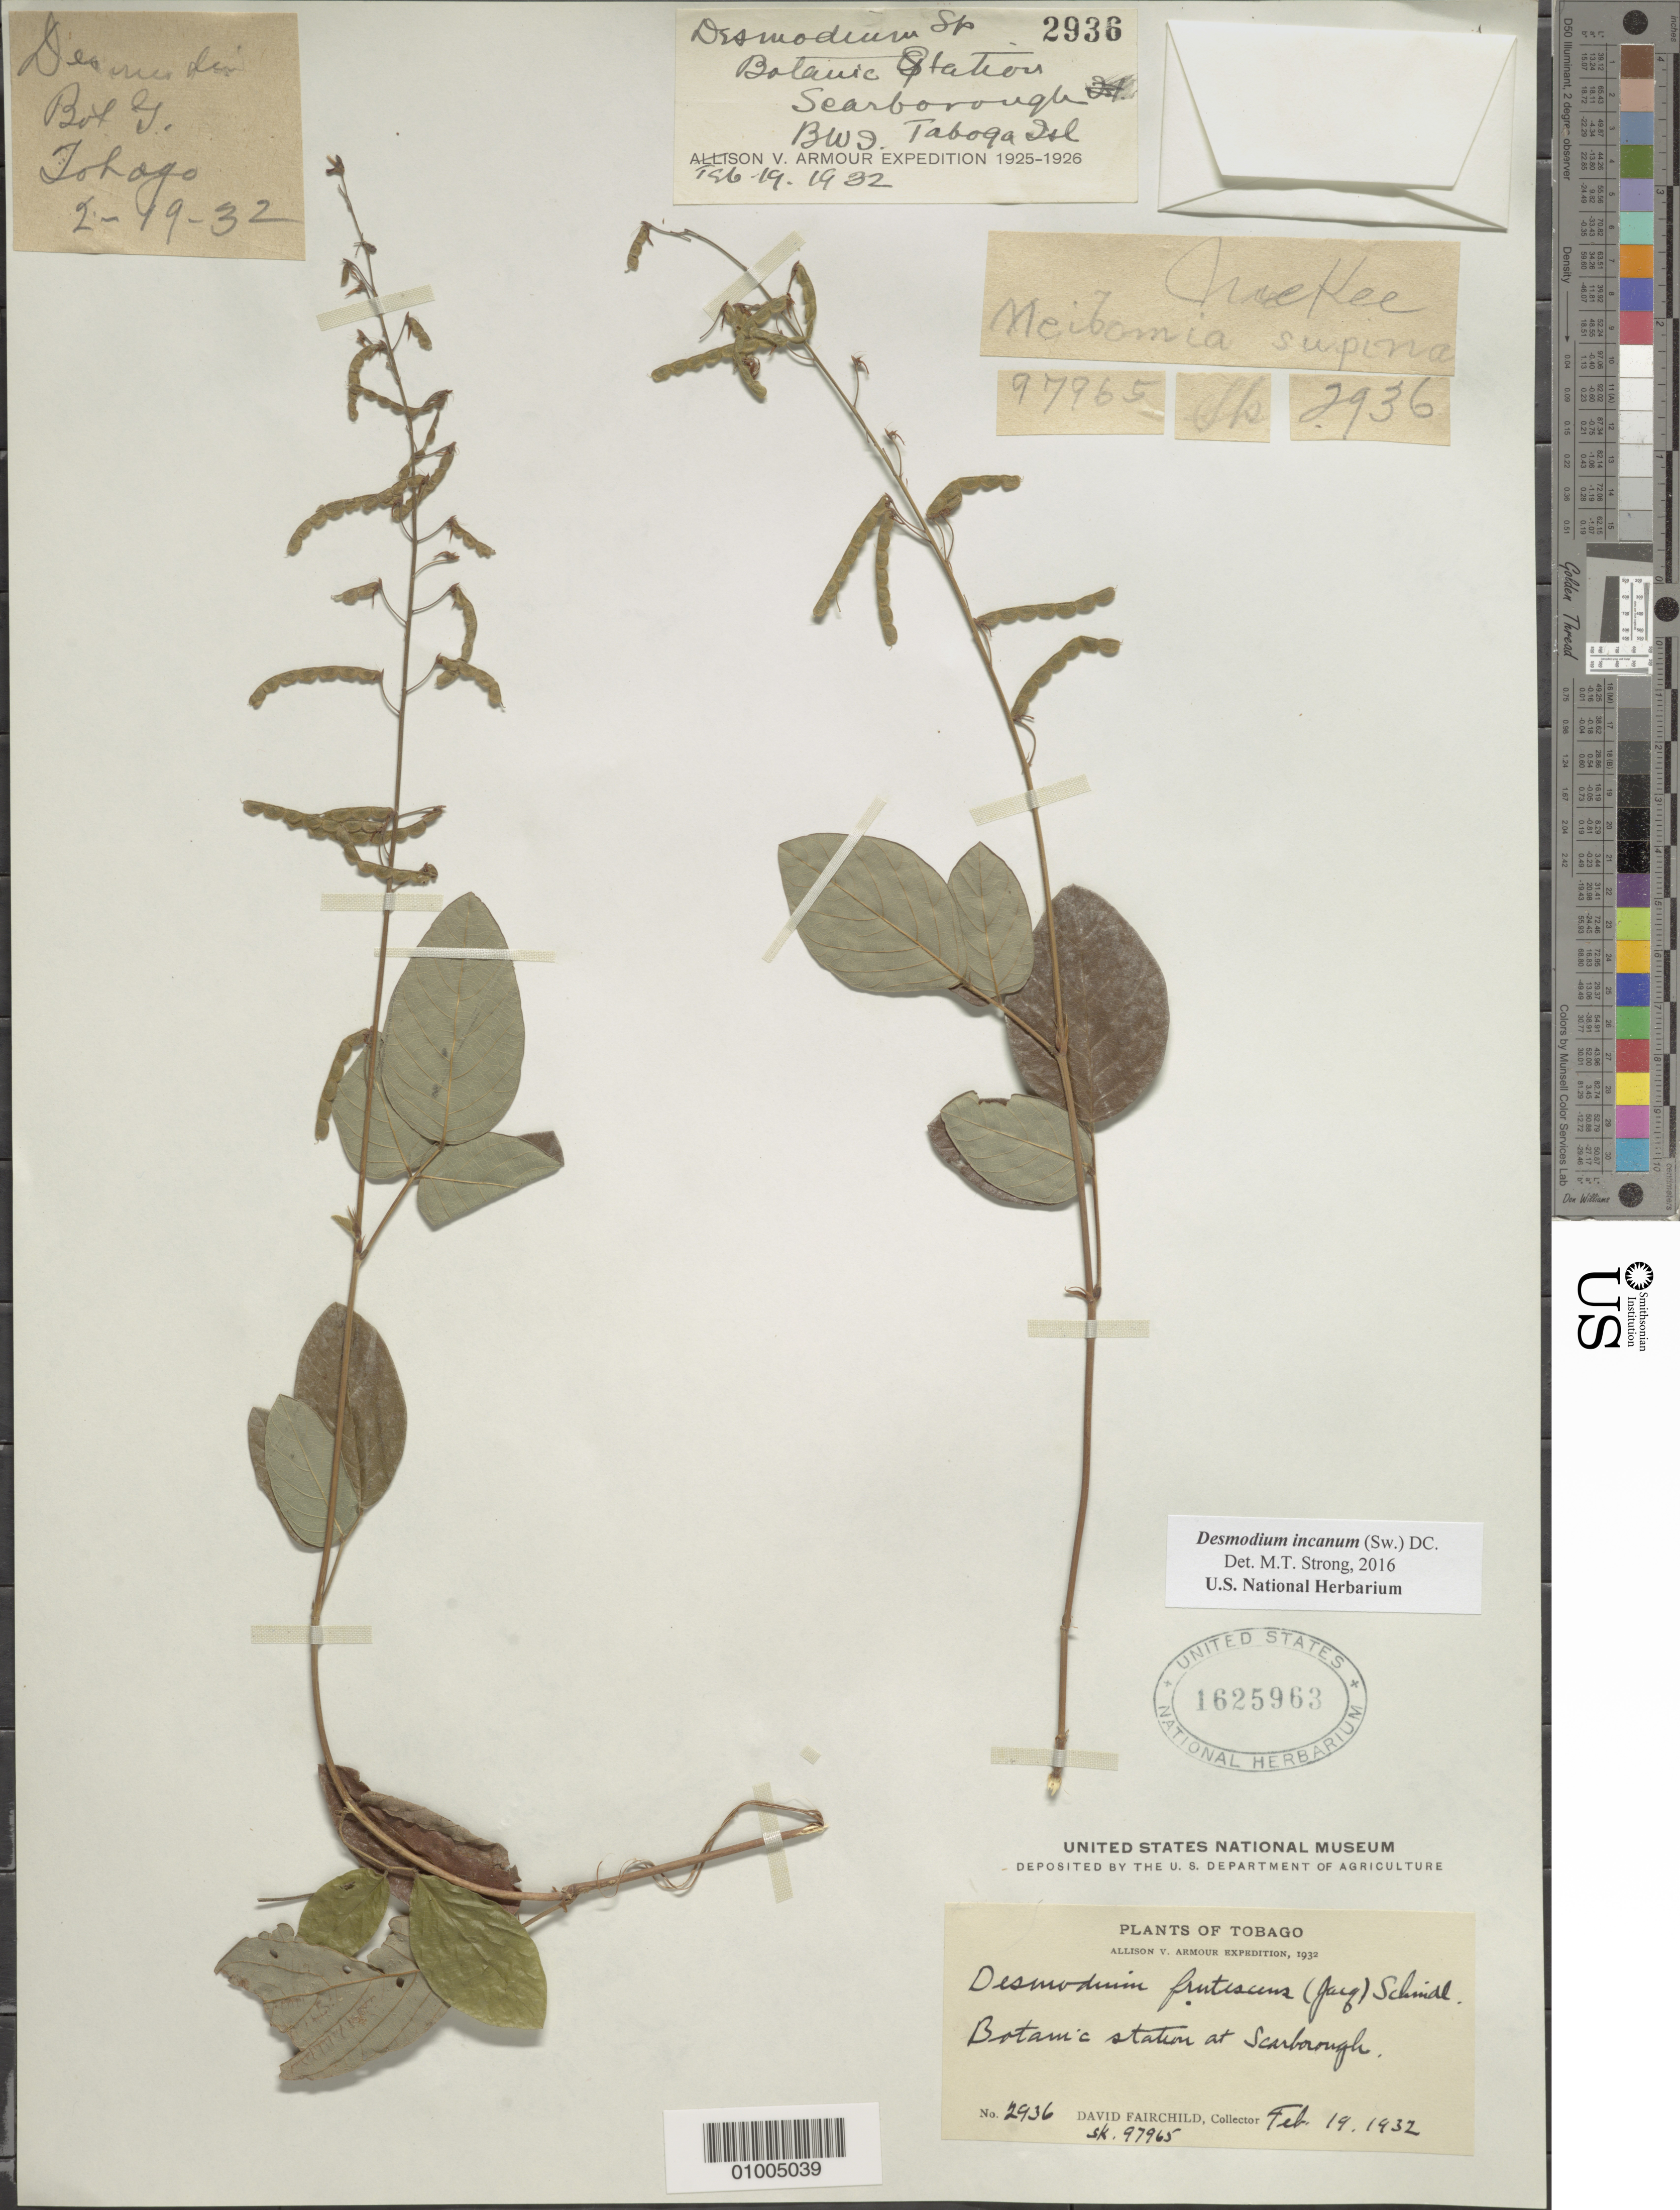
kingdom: Plantae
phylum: Tracheophyta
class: Magnoliopsida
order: Fabales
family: Fabaceae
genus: Desmodium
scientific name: Desmodium incanum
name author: (Sw.) DC.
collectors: D. Fairchild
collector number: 2936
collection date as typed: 19 Feb 1932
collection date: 1932-02-19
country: Trinidad and Tobago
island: Tobago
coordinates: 0 N, 0 E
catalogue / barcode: US 1625963